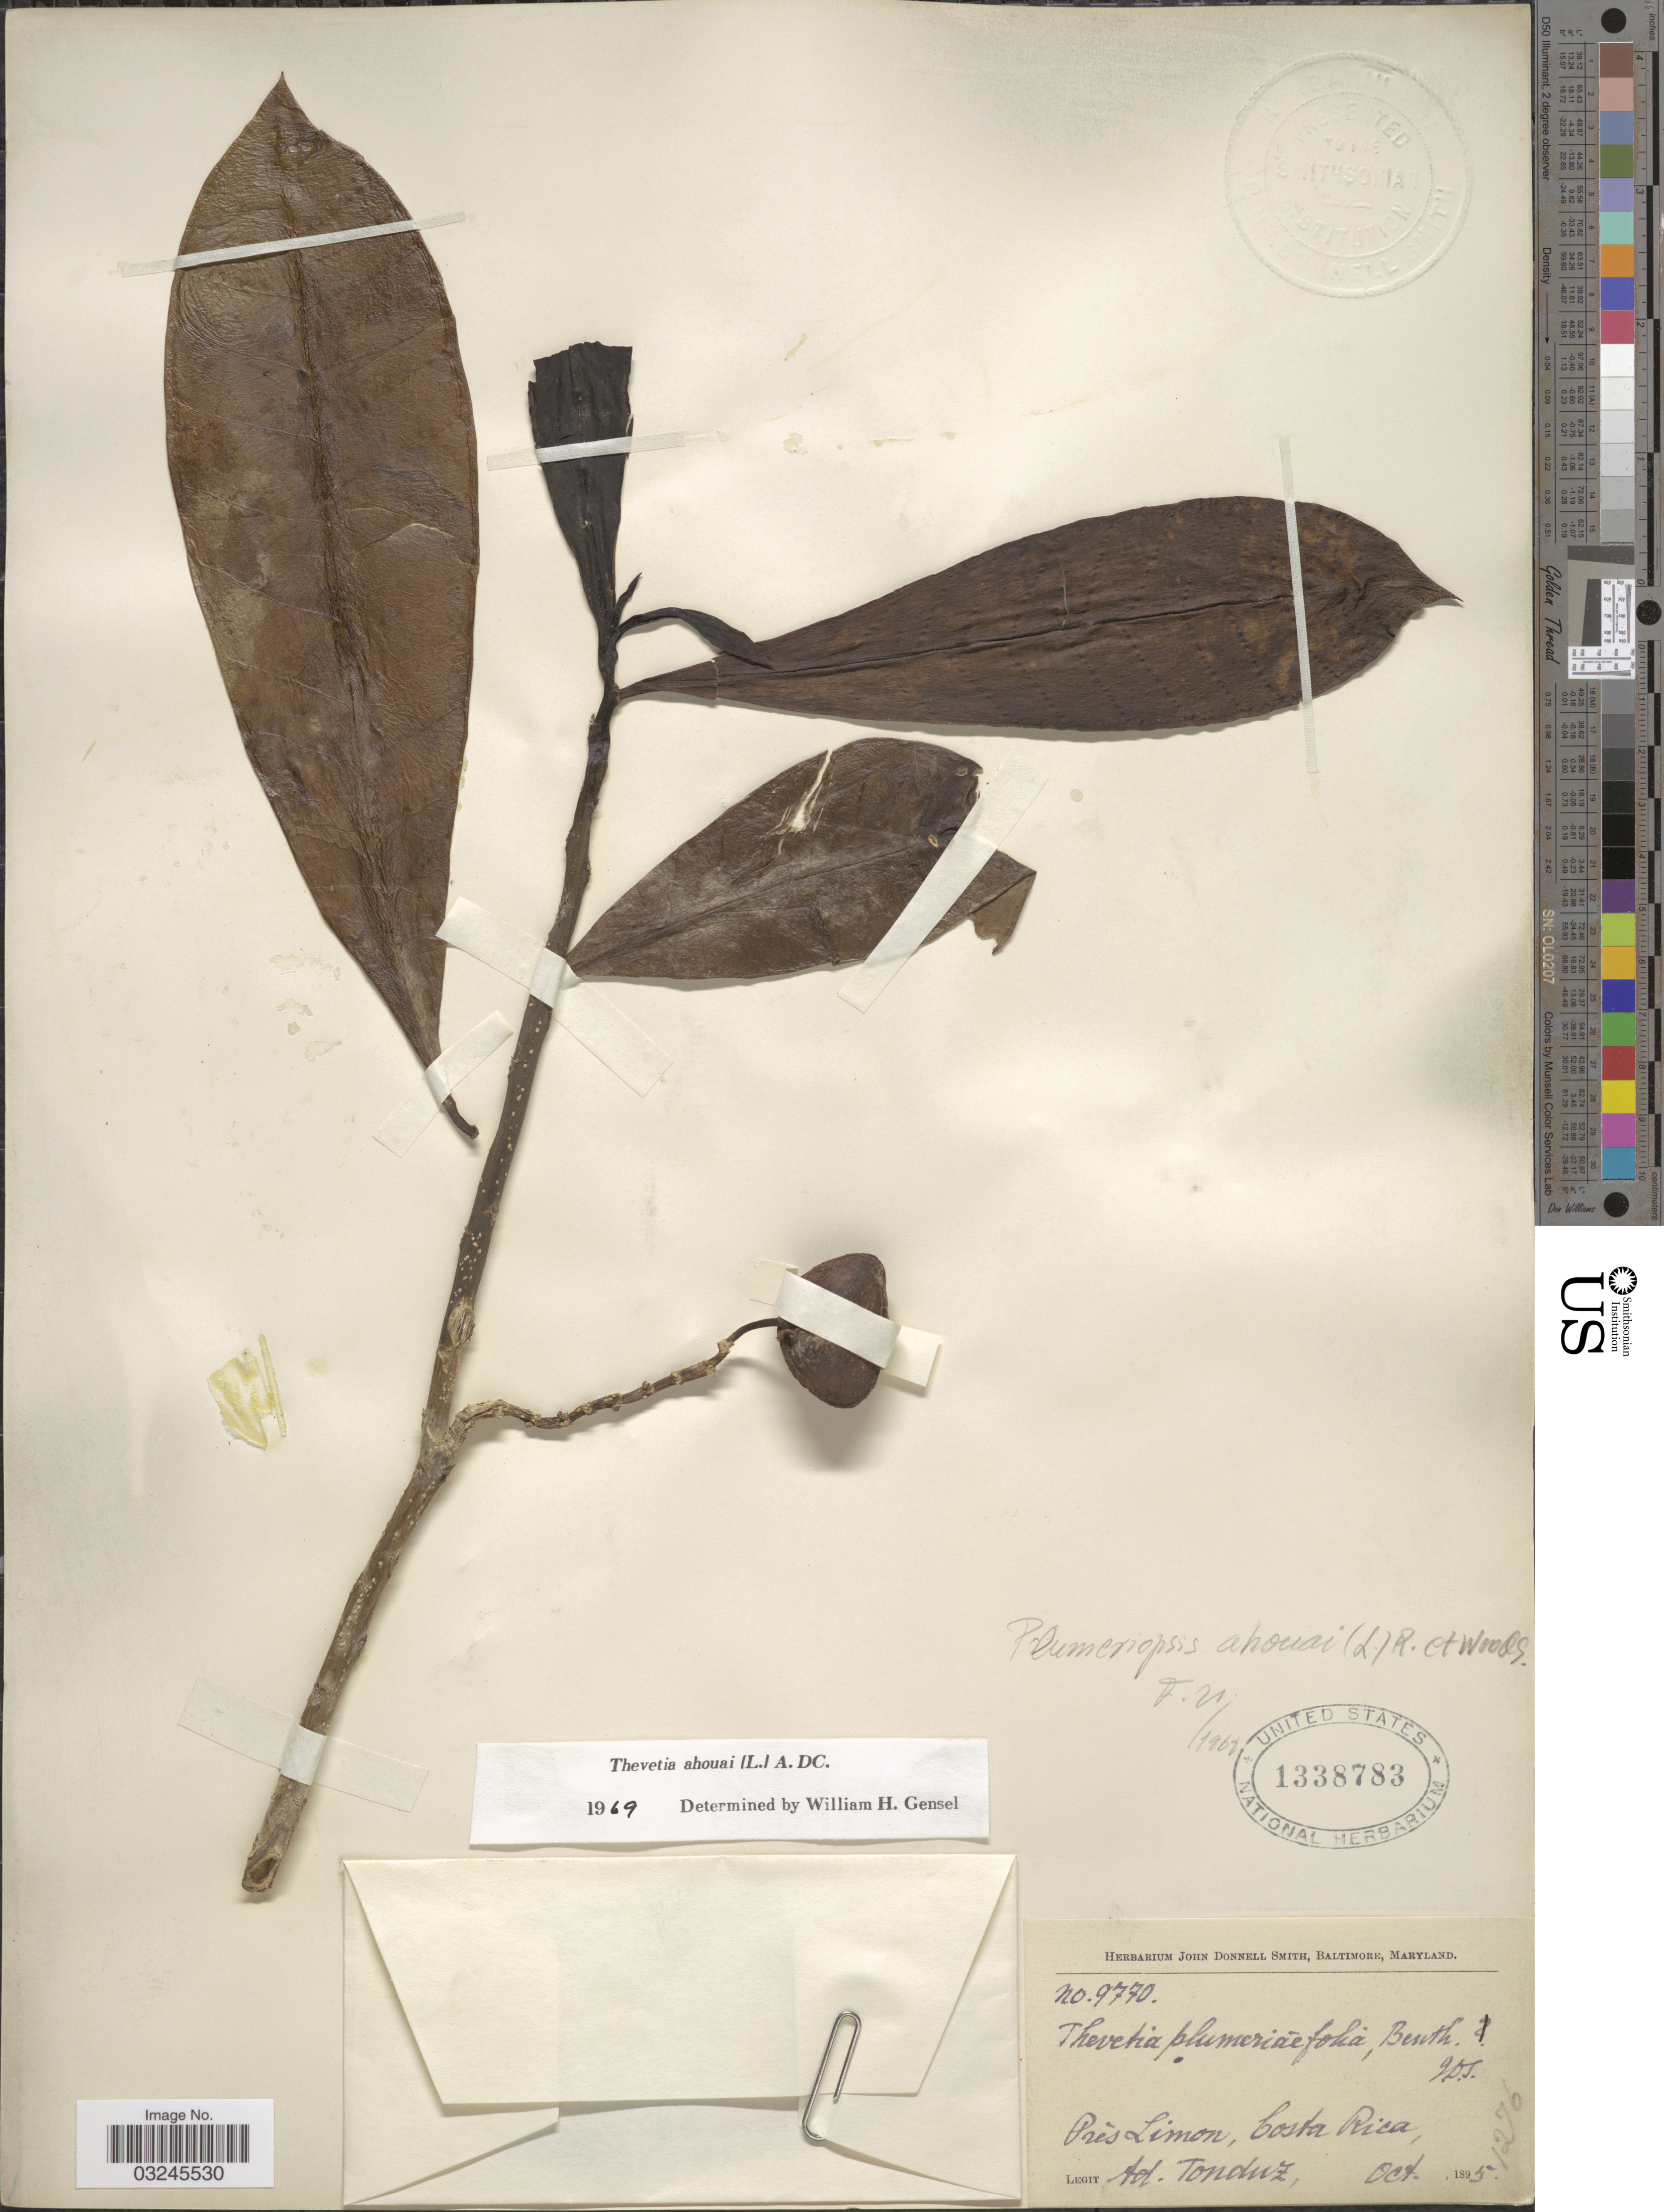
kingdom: Plantae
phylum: Tracheophyta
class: Magnoliopsida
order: Gentianales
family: Apocynaceae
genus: Thevetia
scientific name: Thevetia ahouai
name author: (L.) A. DC.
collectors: A. Tonduz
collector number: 9770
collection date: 1895-10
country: Costa Rica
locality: Près Limon.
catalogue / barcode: US 1338783